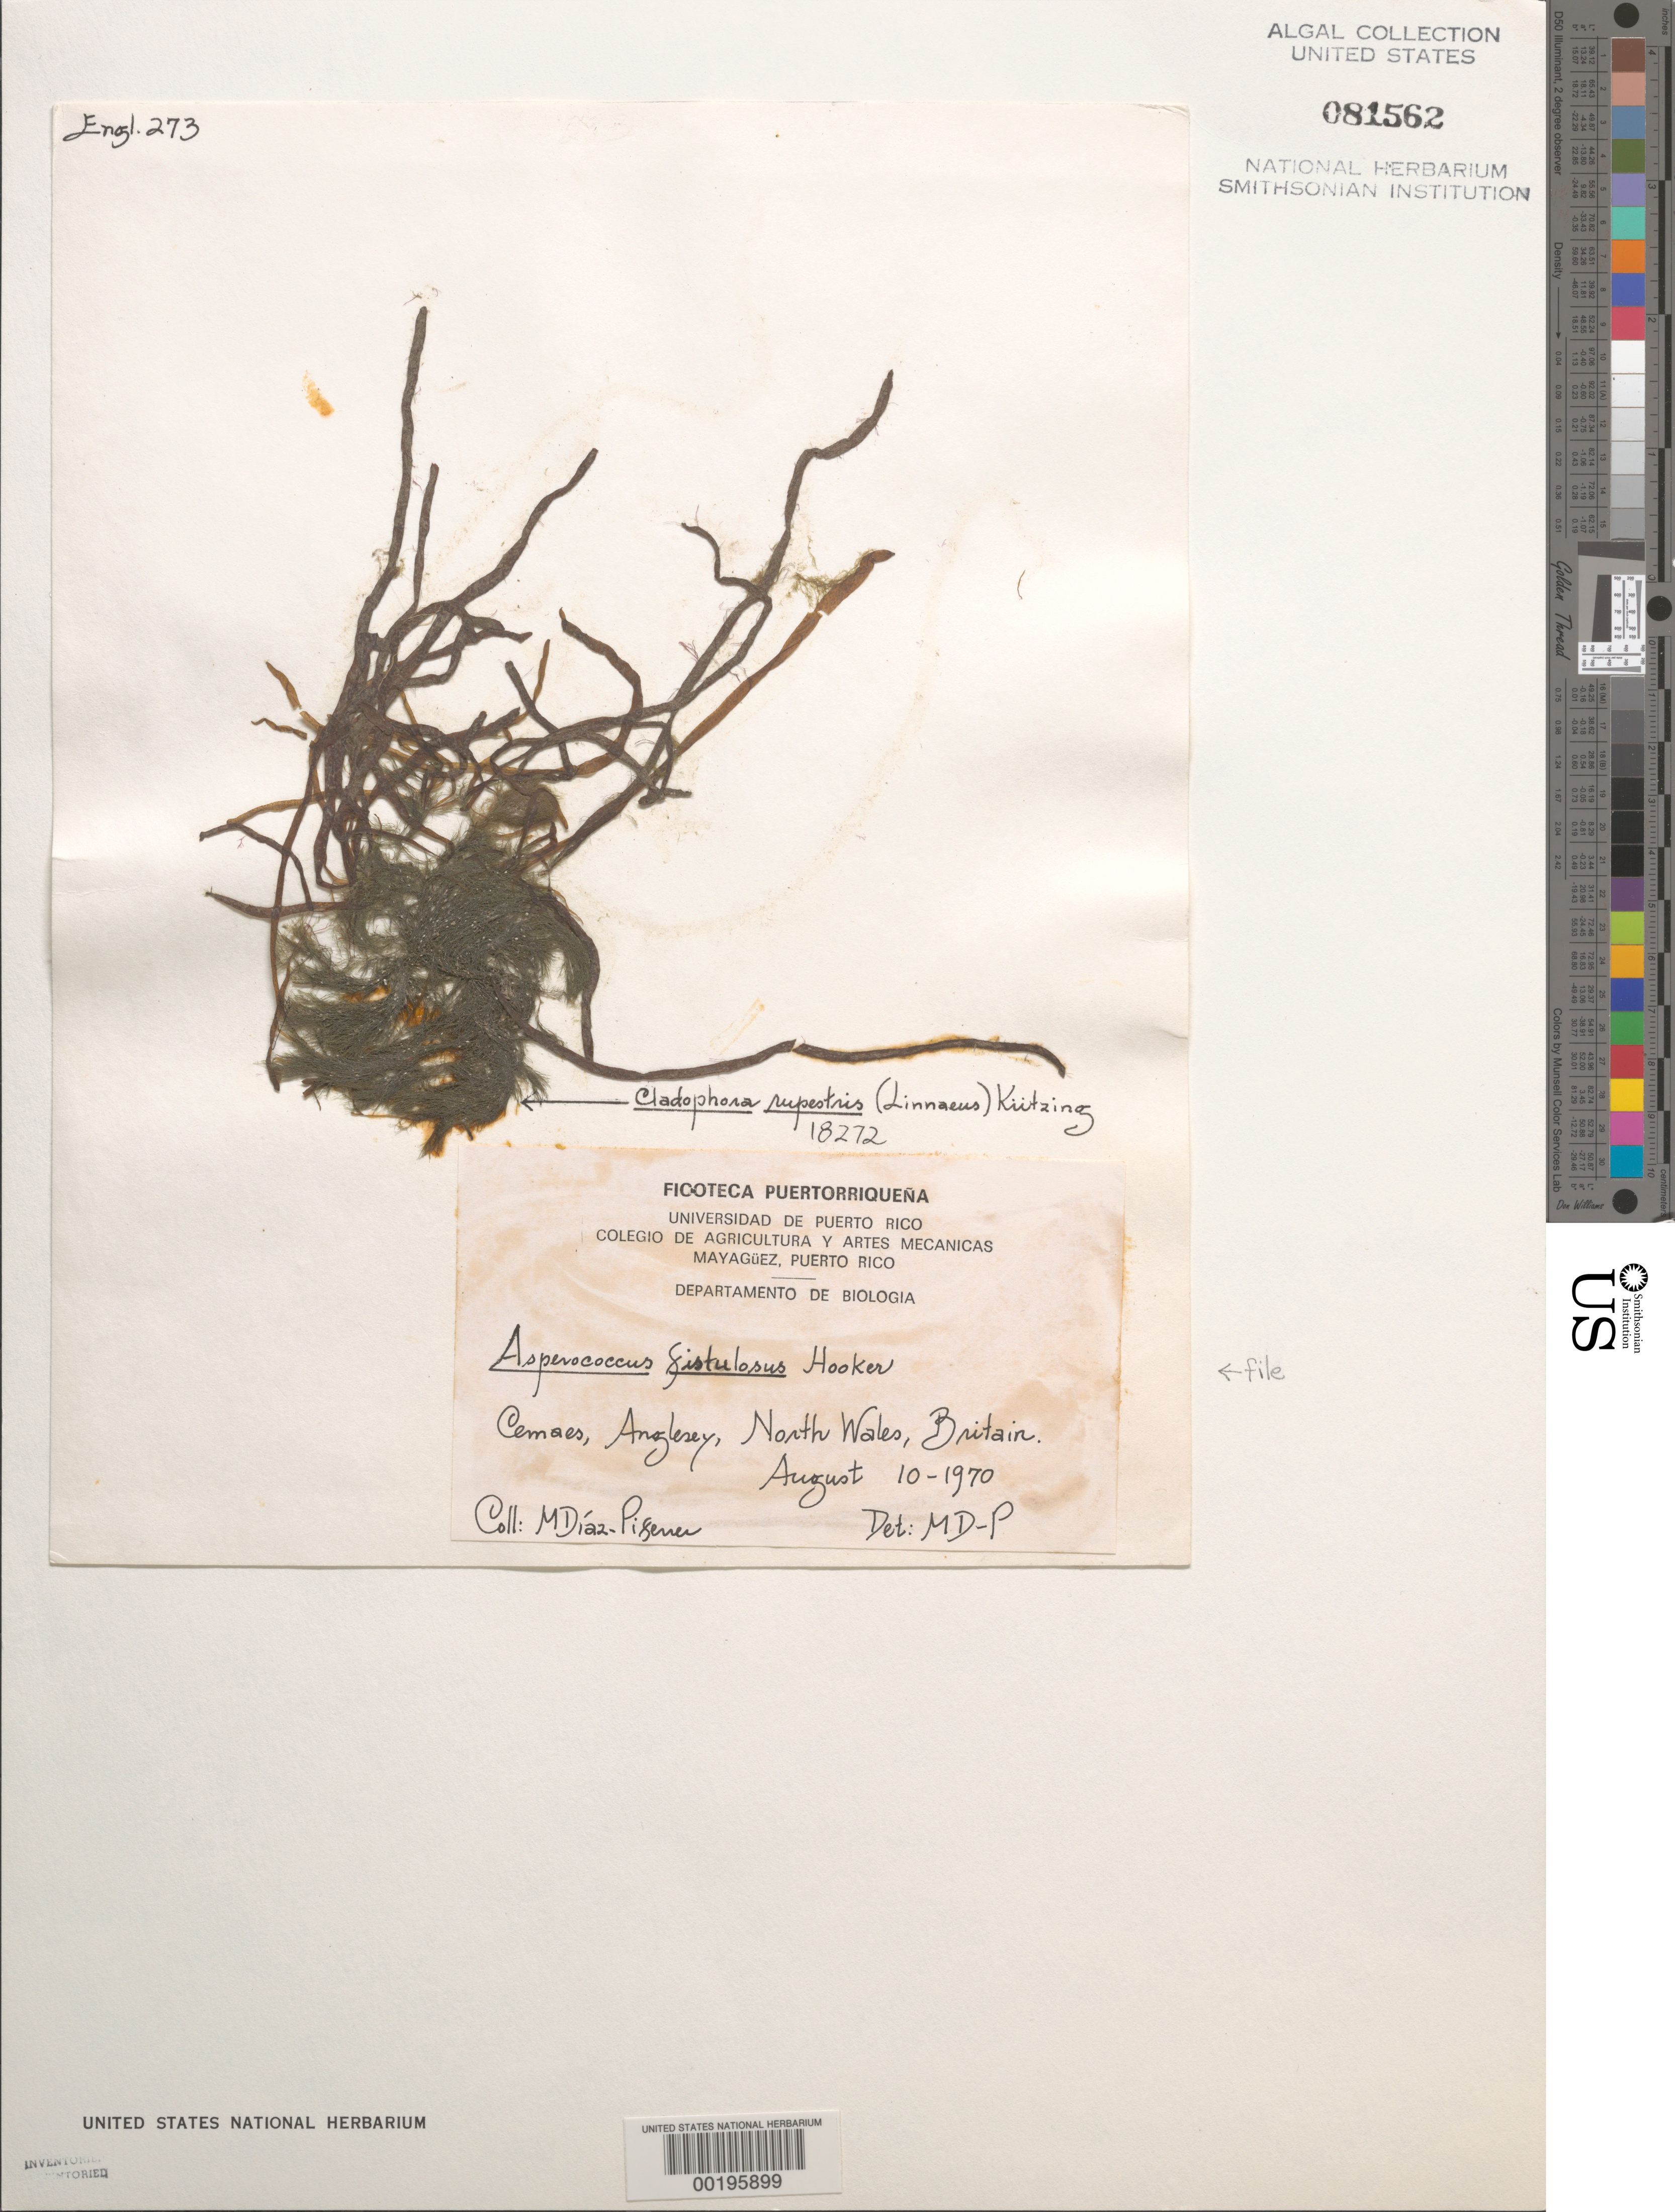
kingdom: Chromista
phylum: Ochrophyta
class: Phaeophyceae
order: Ectocarpales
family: Chordariaceae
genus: Asperococcus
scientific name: Asperococcus fistulosus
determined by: Diaz-Piferrer, M.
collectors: M. Diaz-Piferrer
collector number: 18272 & ENGL. 273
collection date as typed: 10 Aug 1970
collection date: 1970-08-10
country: United Kingdom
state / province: Wales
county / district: Gwynedd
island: Anglesey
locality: Cemaes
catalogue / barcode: US 81562